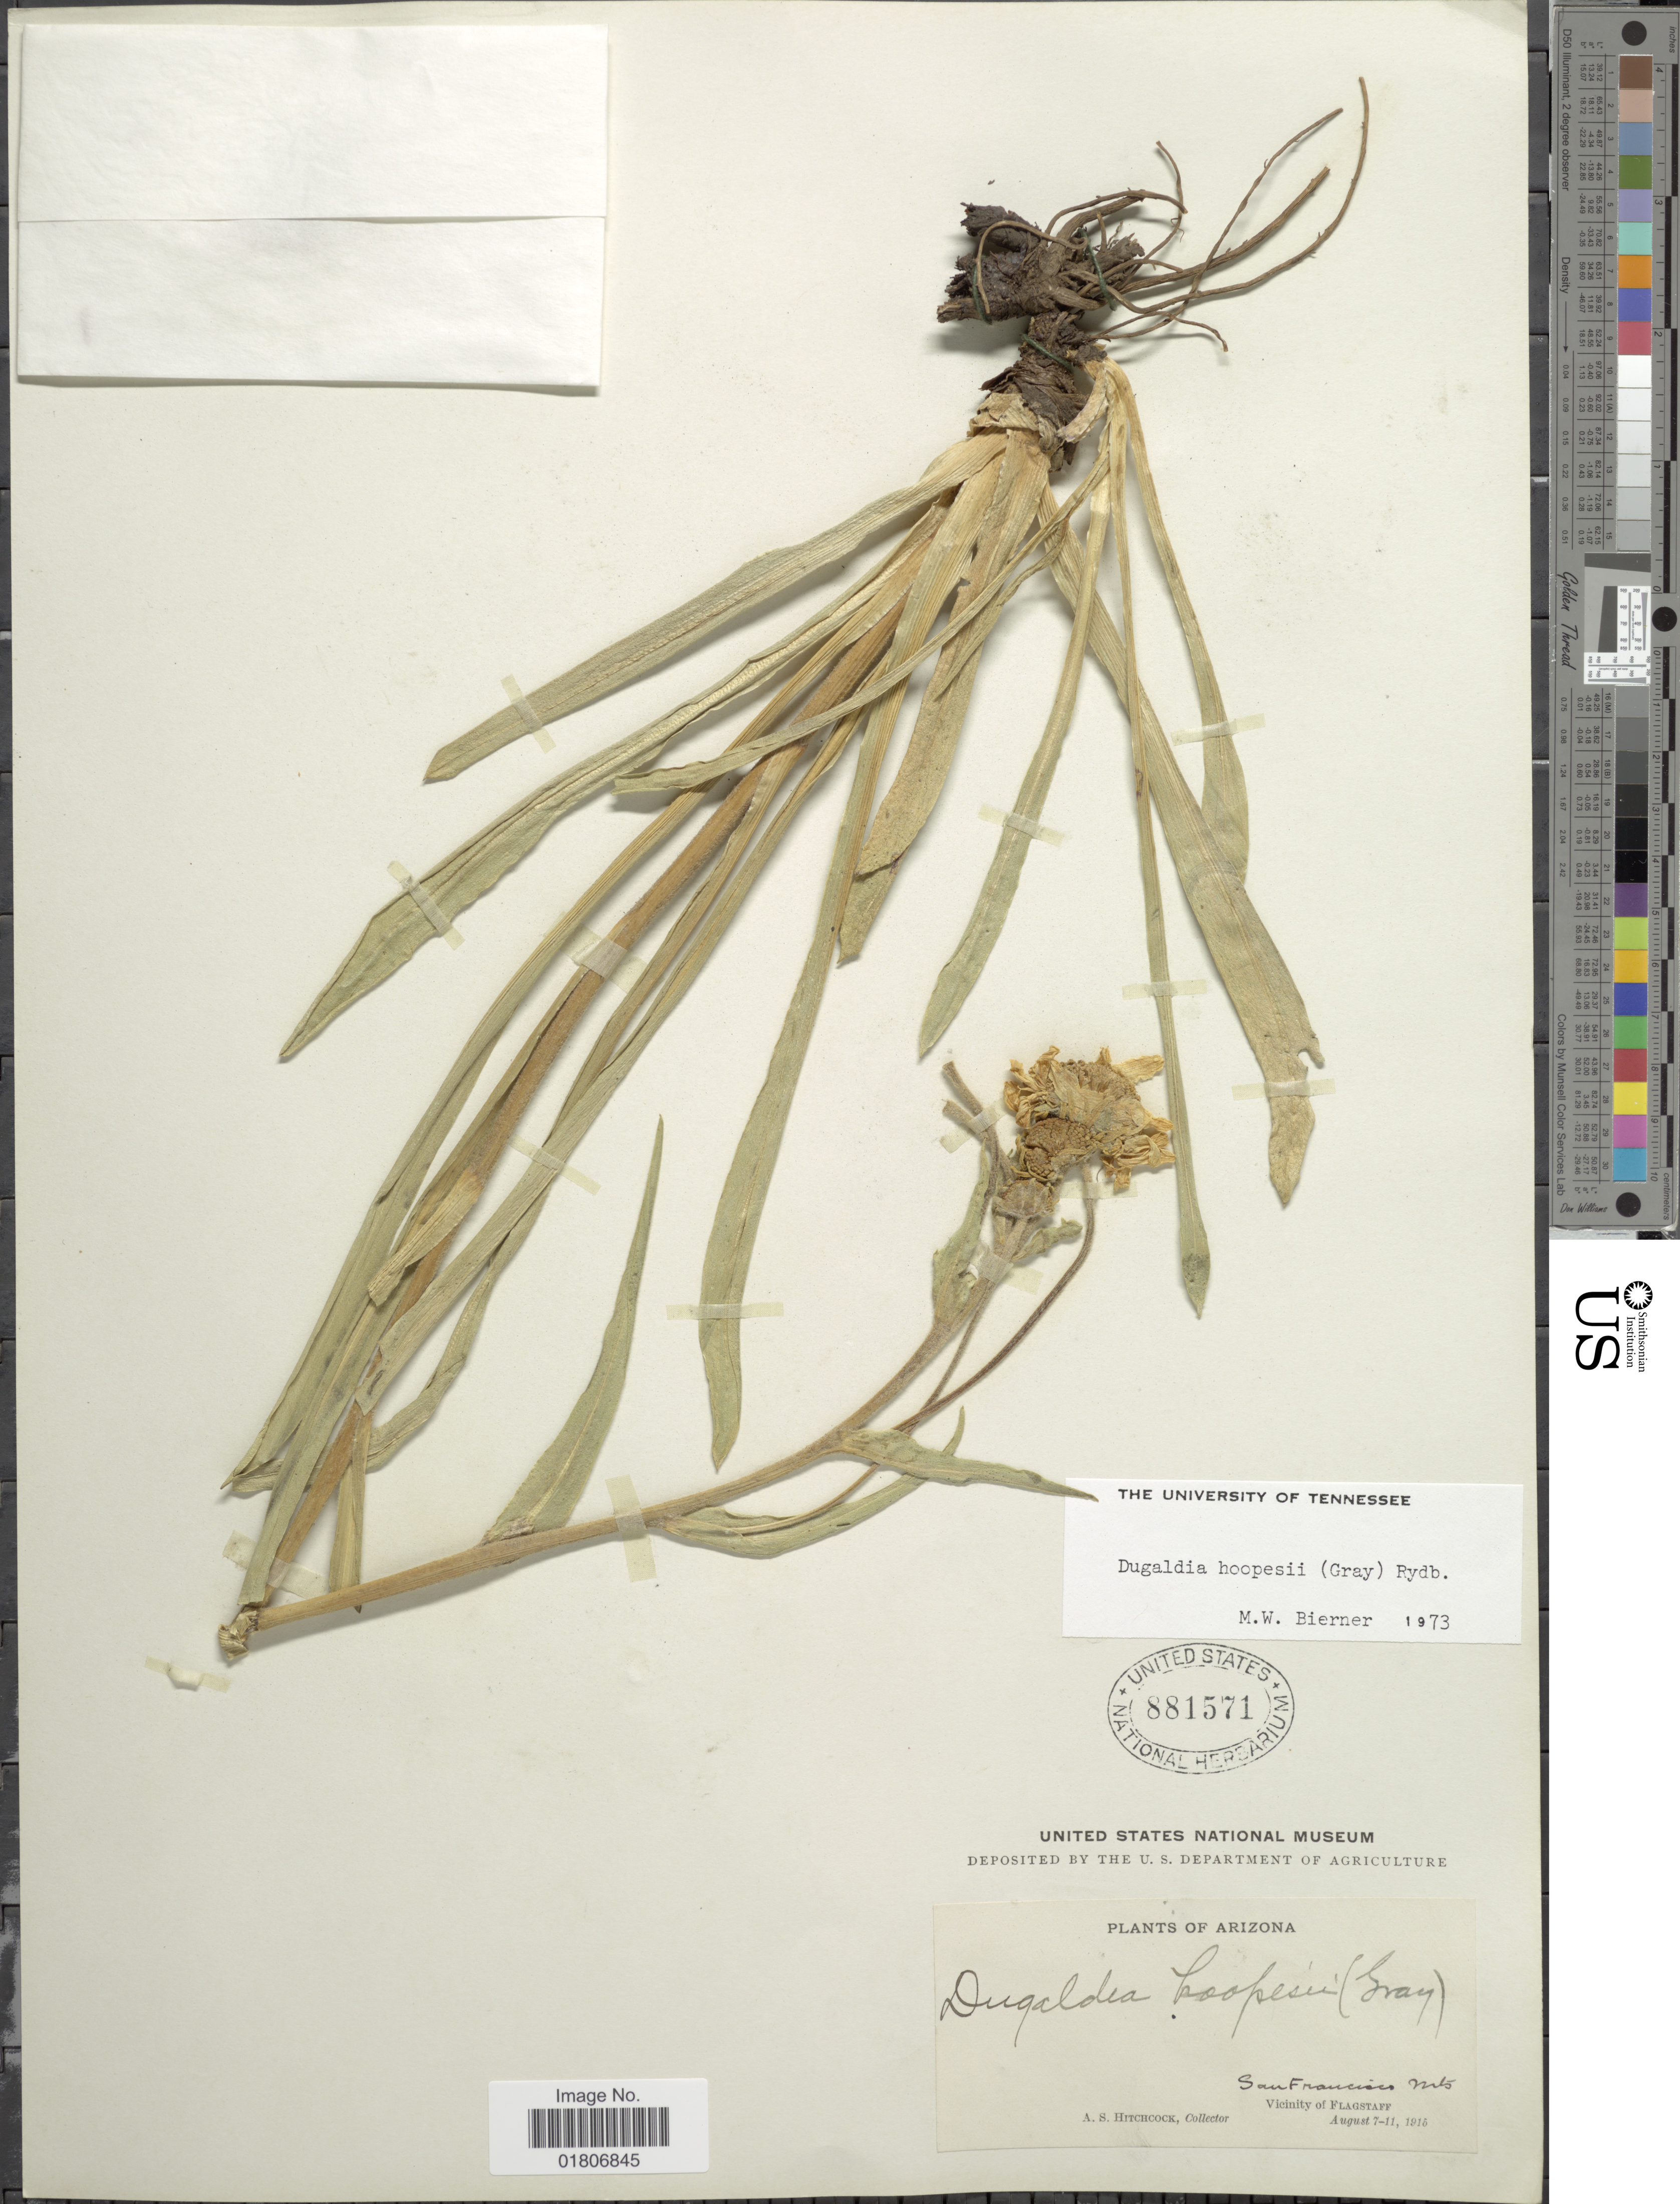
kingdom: Plantae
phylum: Tracheophyta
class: Magnoliopsida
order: Asterales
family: Asteraceae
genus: Dugaldia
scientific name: Dugaldia hoopesii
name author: (A. Gray) Rydb.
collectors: A. S. Hitchcock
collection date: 1915-08-07/1915-08-11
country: United States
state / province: Arizona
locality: San Francisco Mts. Vicinity of Flagstaff.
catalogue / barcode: US 881571